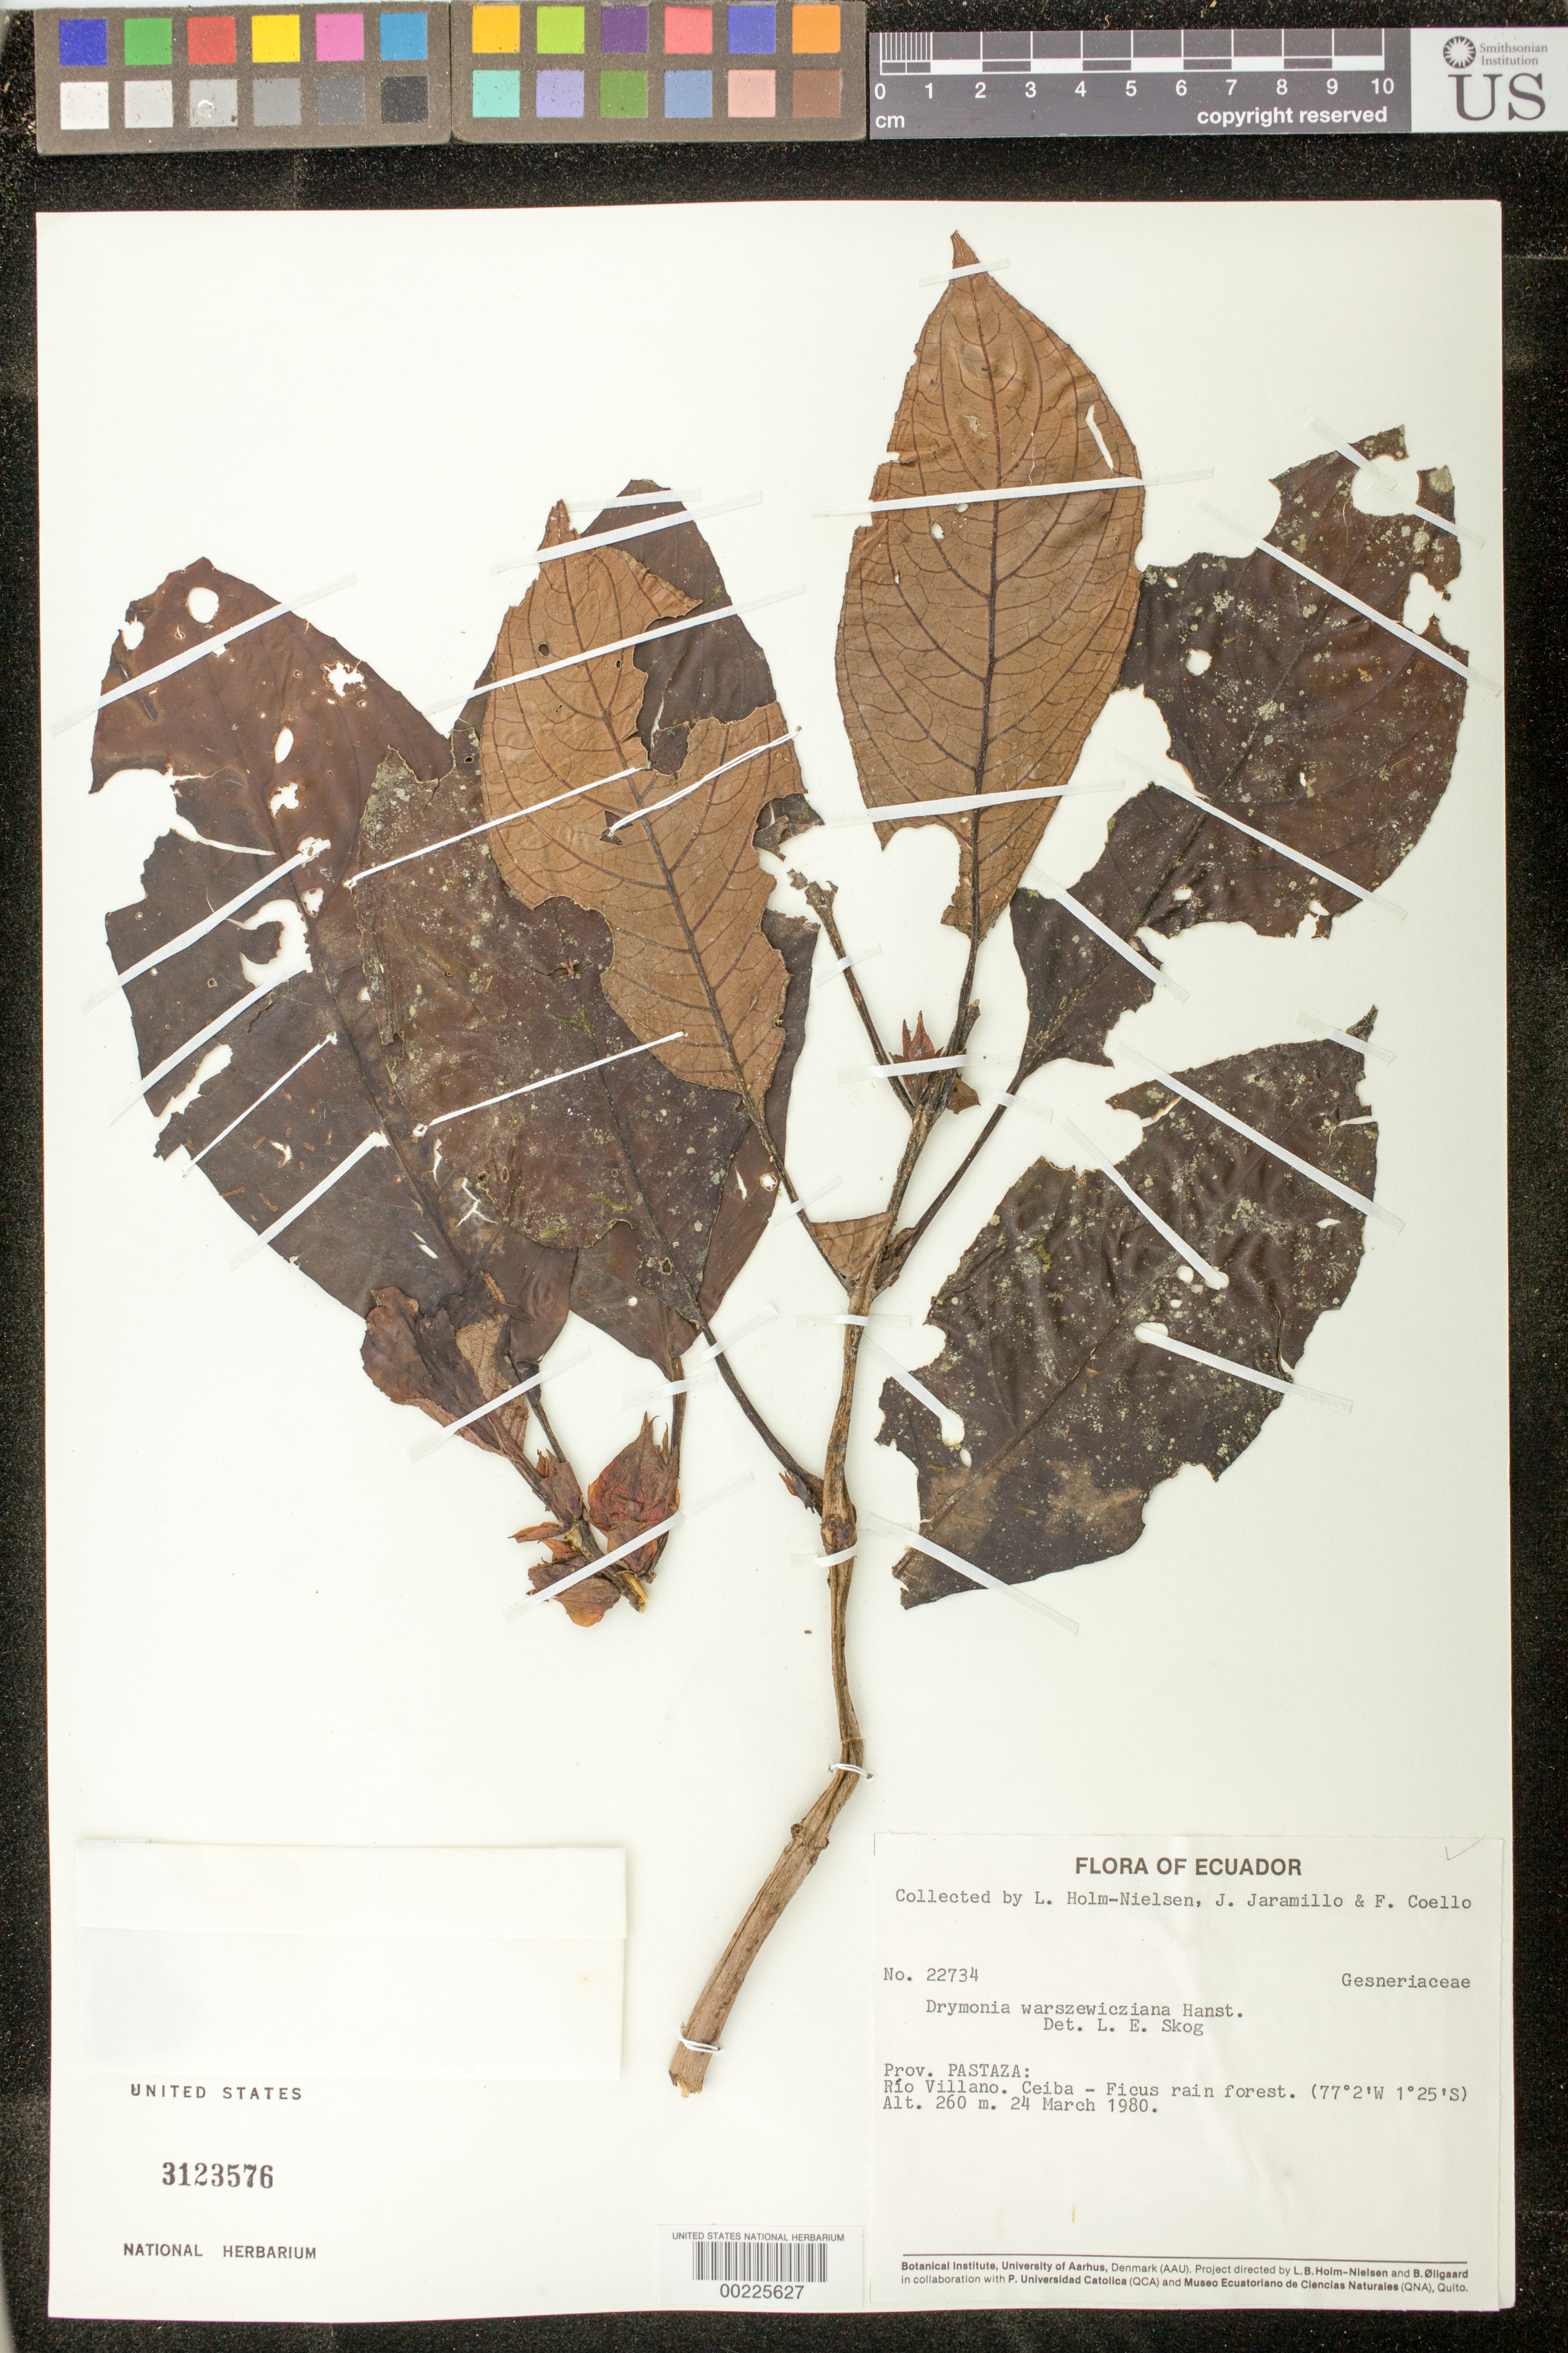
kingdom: Plantae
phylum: Tracheophyta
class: Magnoliopsida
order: Lamiales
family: Gesneriaceae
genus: Drymonia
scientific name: Drymonia warszewicziana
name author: Hanst.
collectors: L. B. Holm-Nielsen & et al.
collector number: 22734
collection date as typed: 24 Mar 1980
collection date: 1980-03-24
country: Ecuador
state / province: Pastaza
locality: Rio Villano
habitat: Ceiba - Ficus rain forest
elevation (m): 260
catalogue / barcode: US 3123576